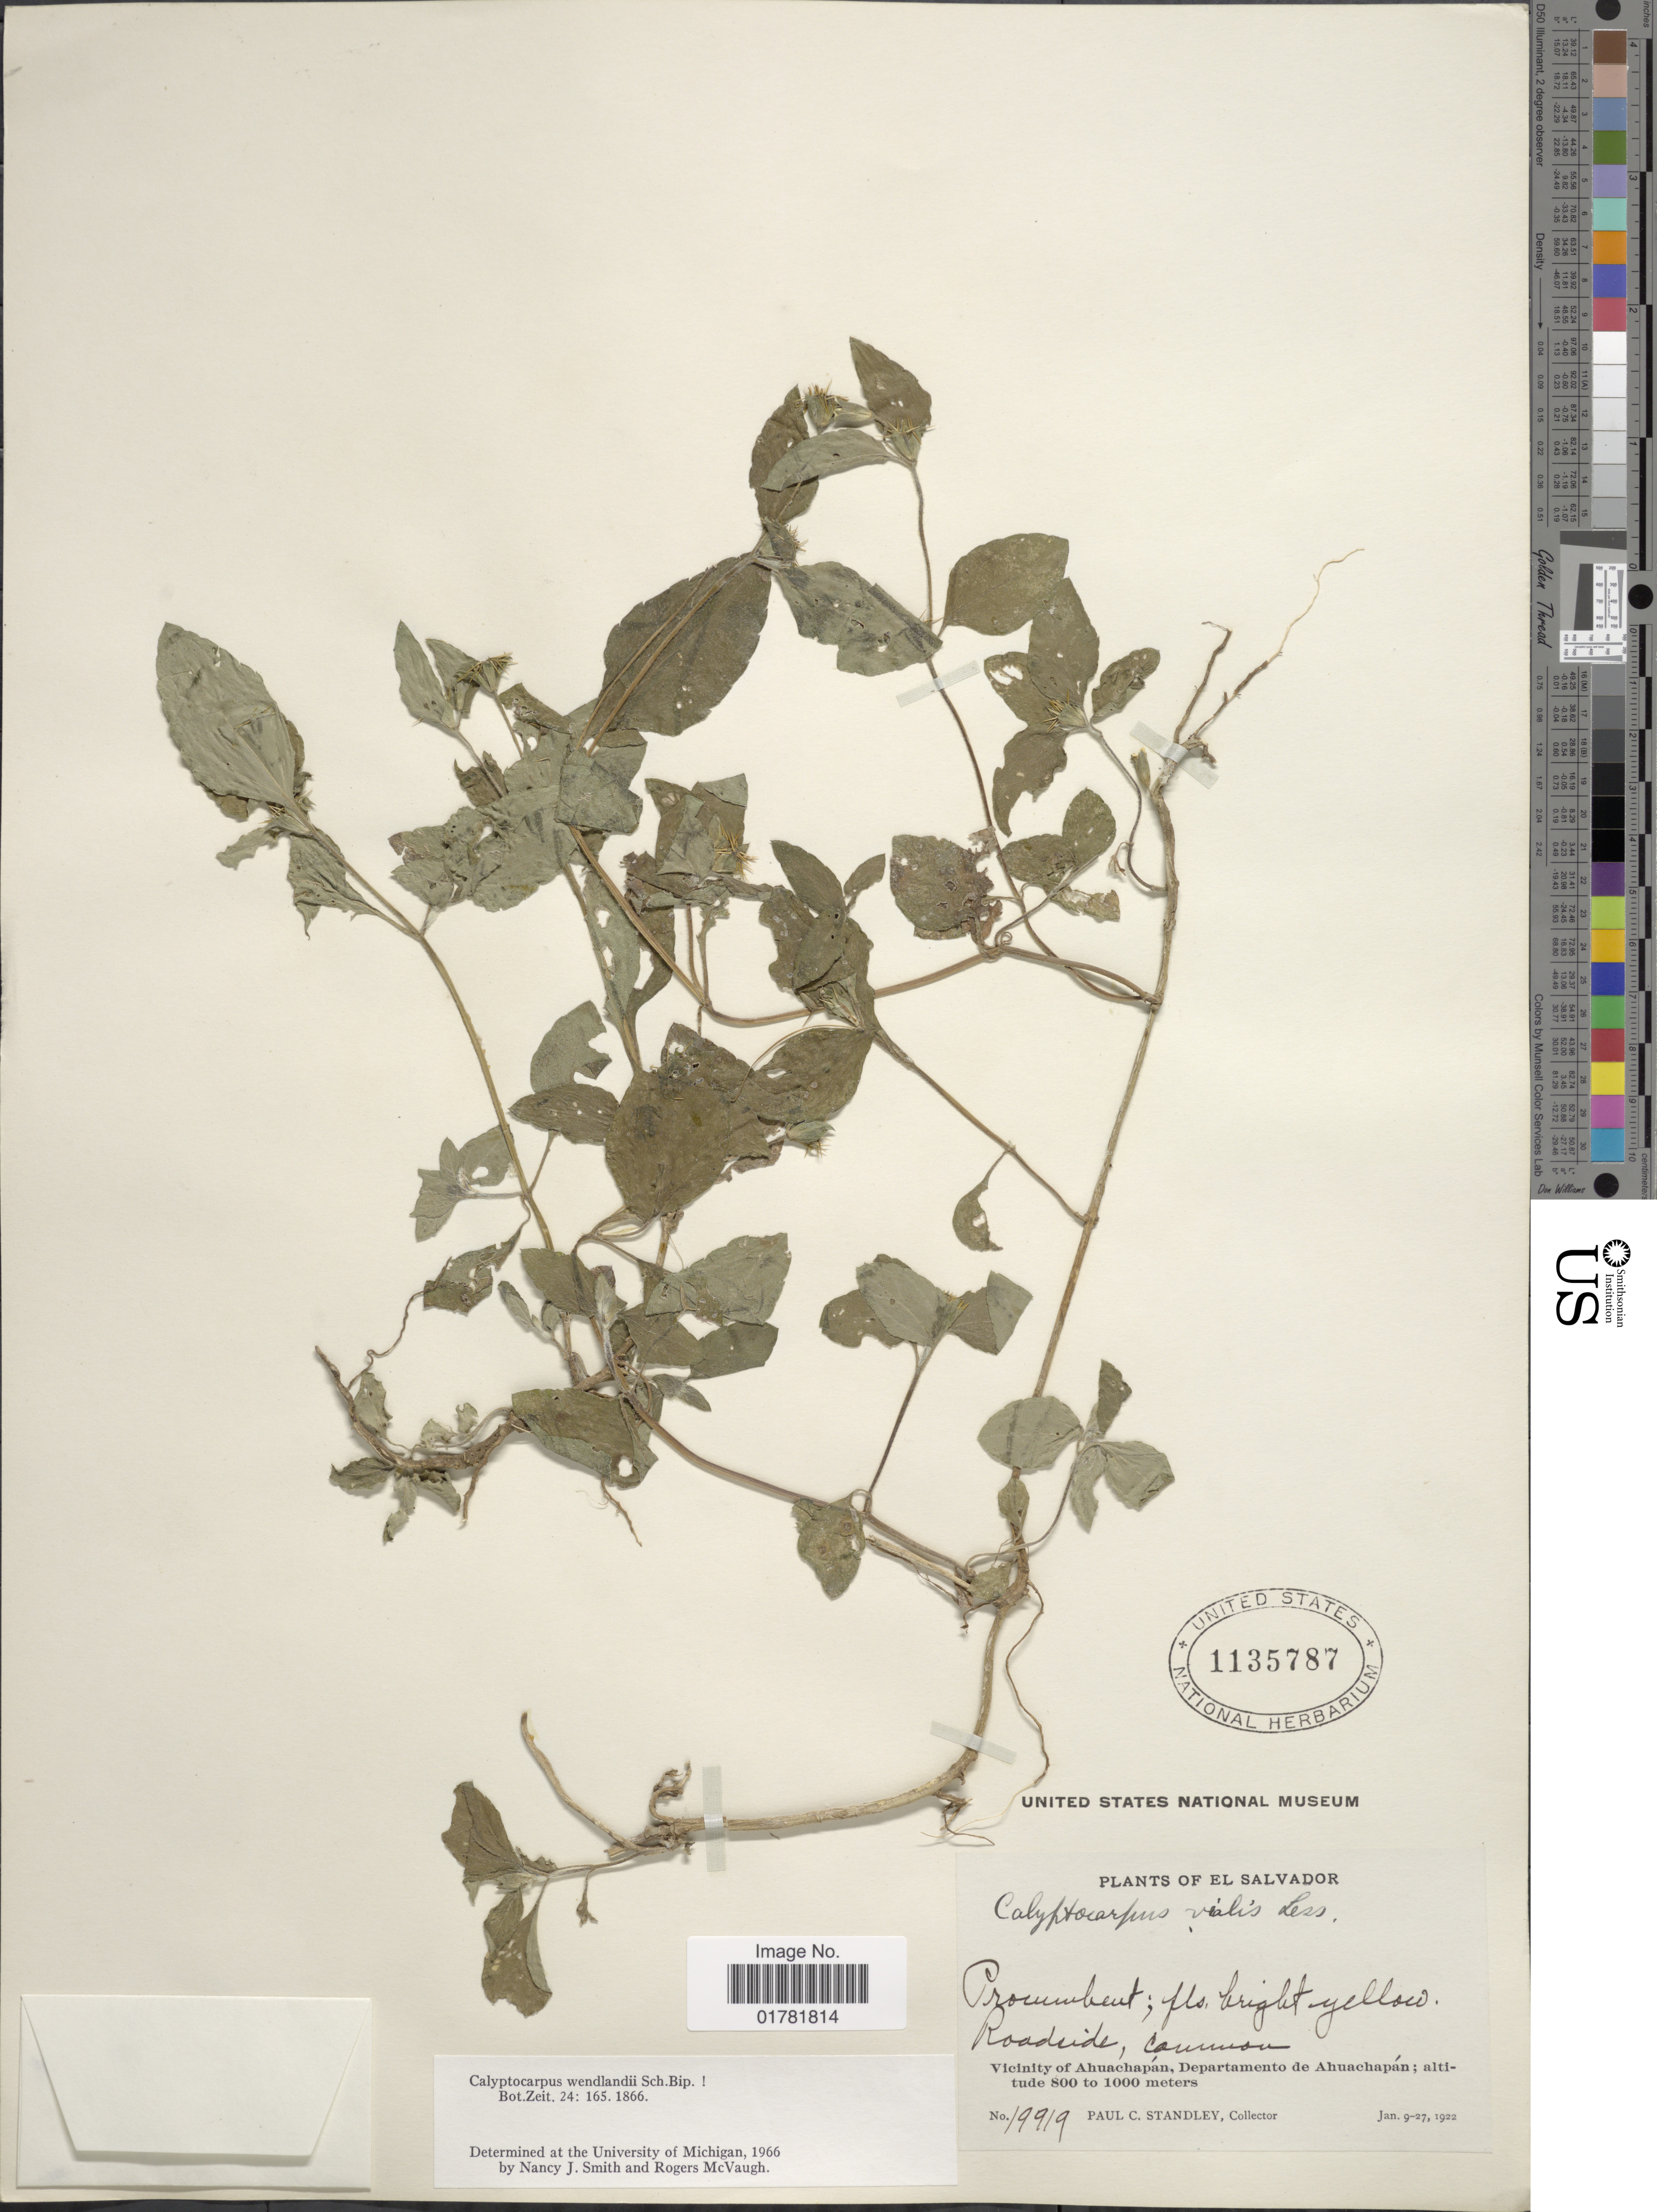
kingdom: Plantae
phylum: Tracheophyta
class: Magnoliopsida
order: Asterales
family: Asteraceae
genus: Calyptocarpus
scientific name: Calyptocarpus wendlandii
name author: Sch. Bip.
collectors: P. C. Standley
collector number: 19919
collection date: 1922-01-09/1922-01-27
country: El Salvador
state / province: Ahuachapan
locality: Roadside, common, Vicinity of Ahuachachapán, Department de Ahuachapán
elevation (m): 800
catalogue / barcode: US 1135787